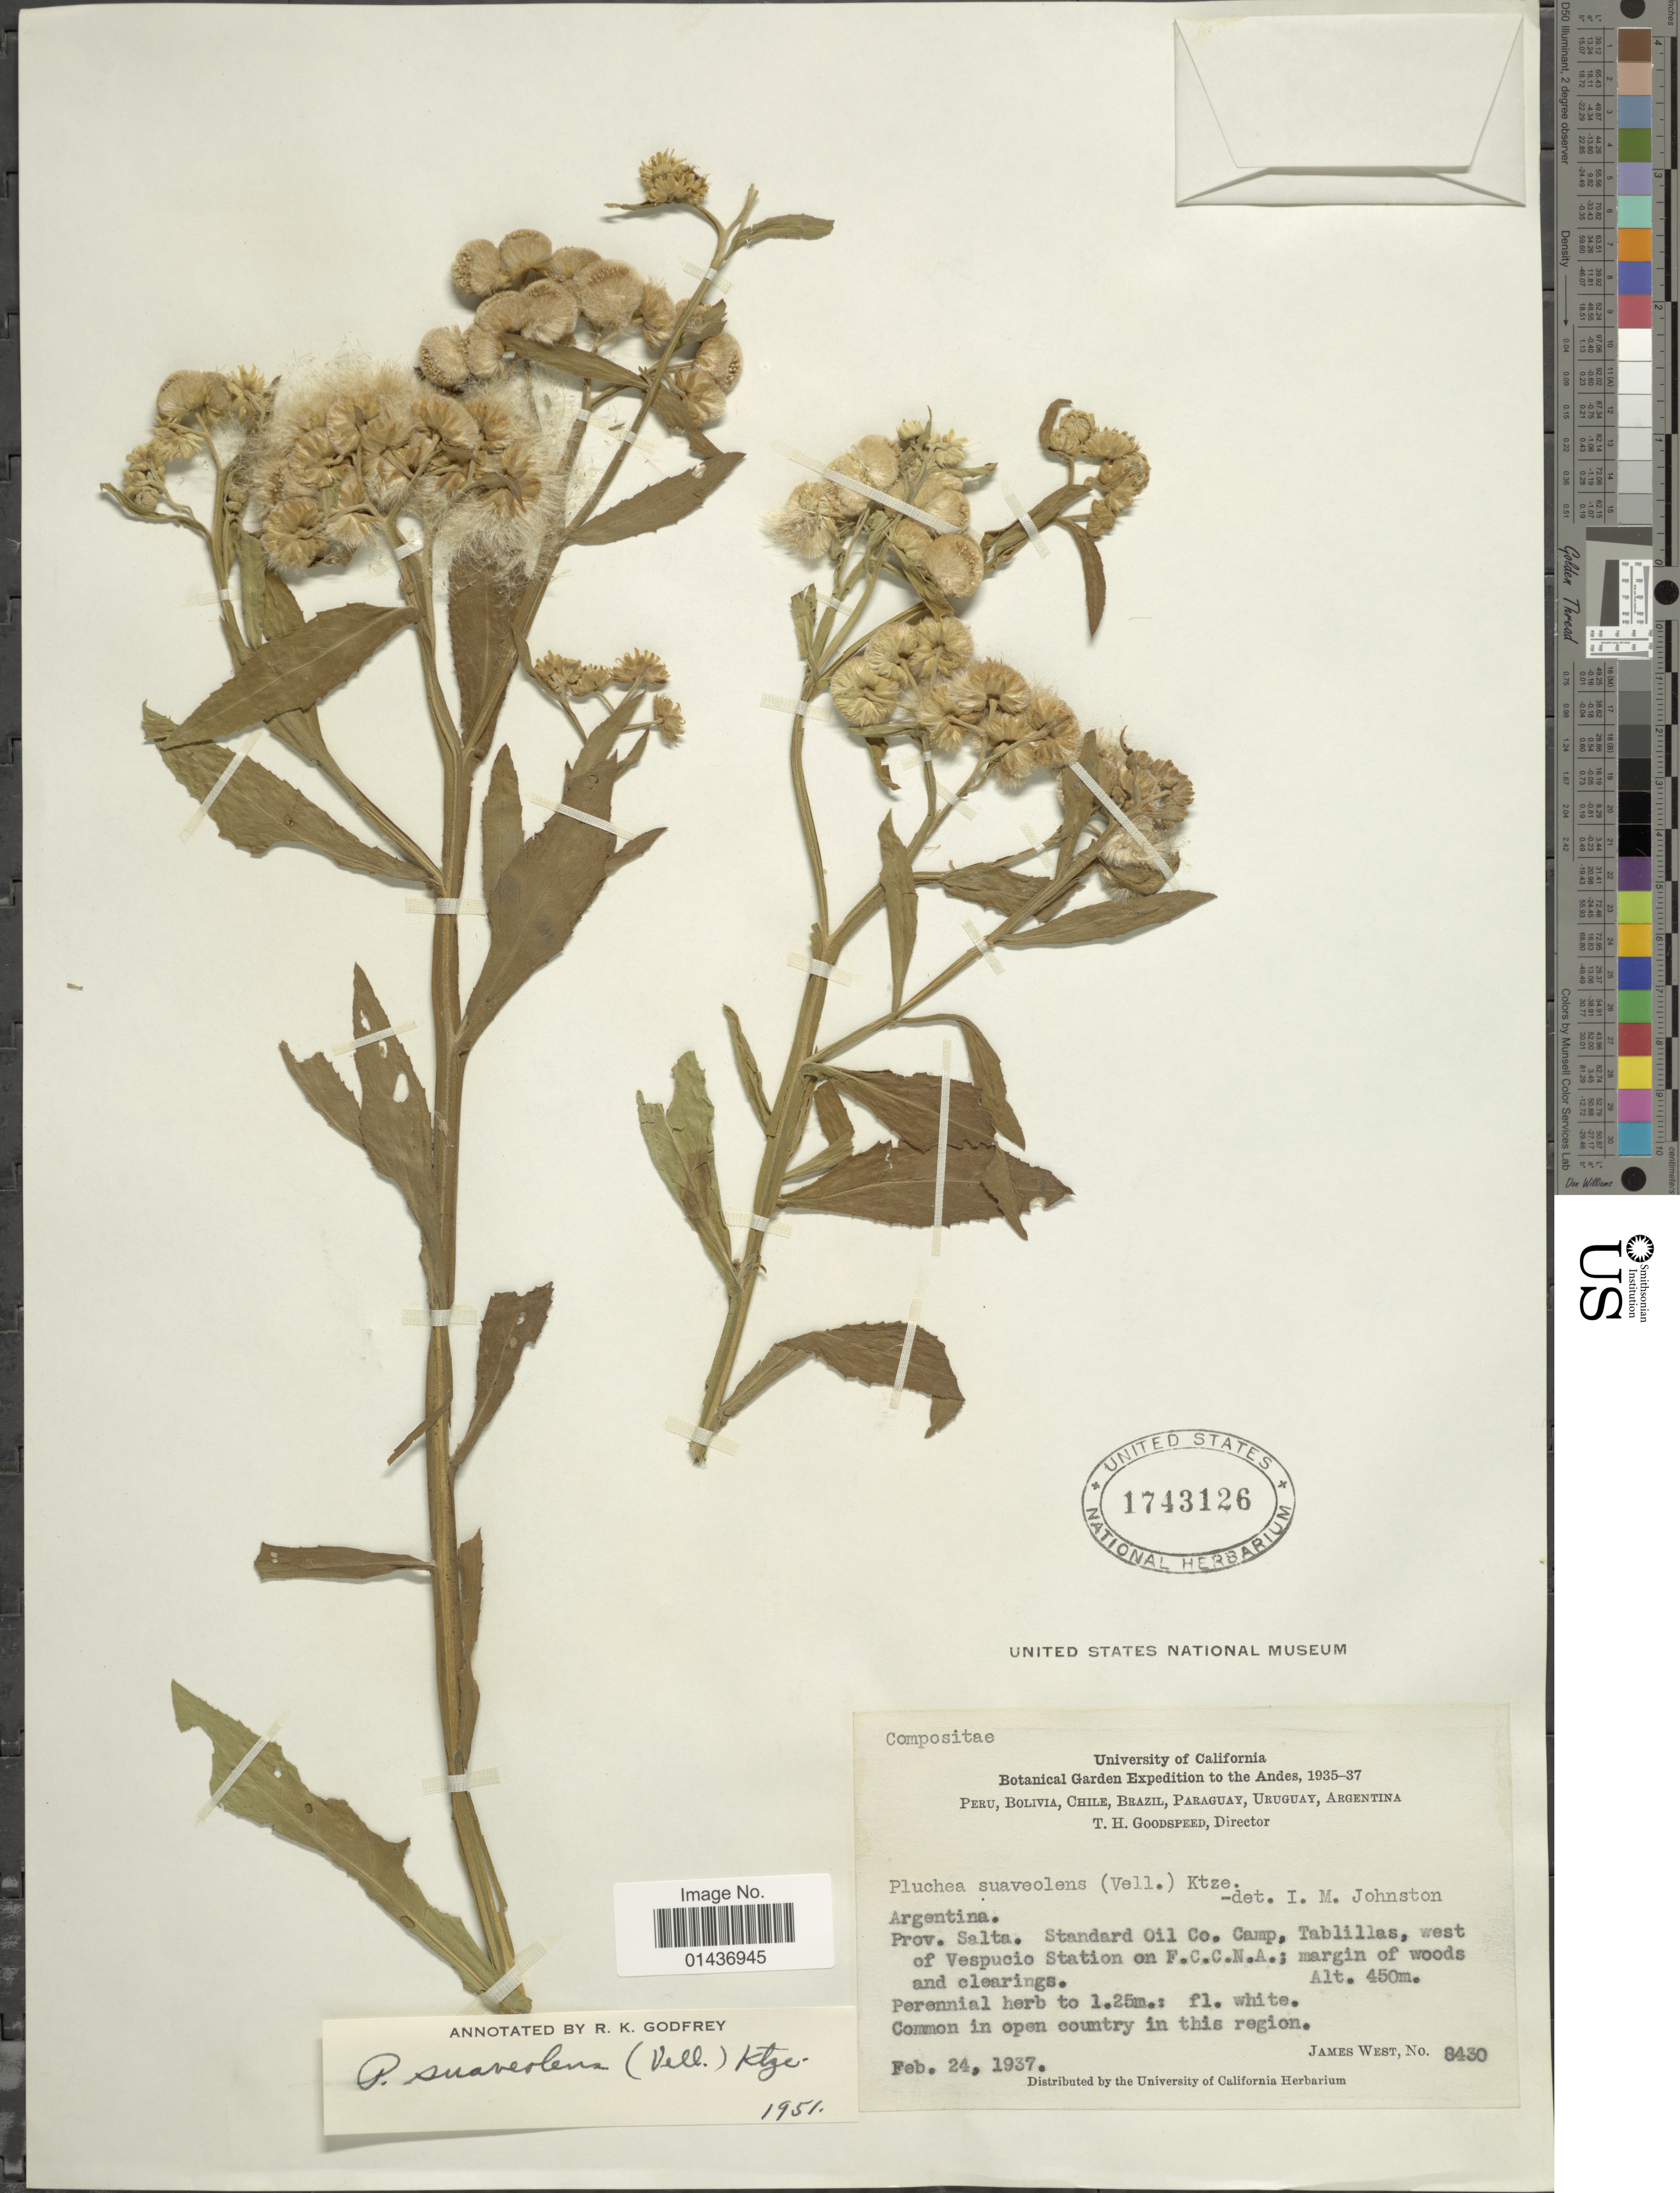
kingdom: Plantae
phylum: Tracheophyta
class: Magnoliopsida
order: Asterales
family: Asteraceae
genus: Pluchea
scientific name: Pluchea suaveolens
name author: (Vell.) Kuntze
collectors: J. West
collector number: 8430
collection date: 1937-02-24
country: Argentina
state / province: Salta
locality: Prov. Salta, Standard OIl Co., Camp, Tablillas, west of Verspucio Station on F.C.C.N.A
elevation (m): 450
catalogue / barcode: US 1743126